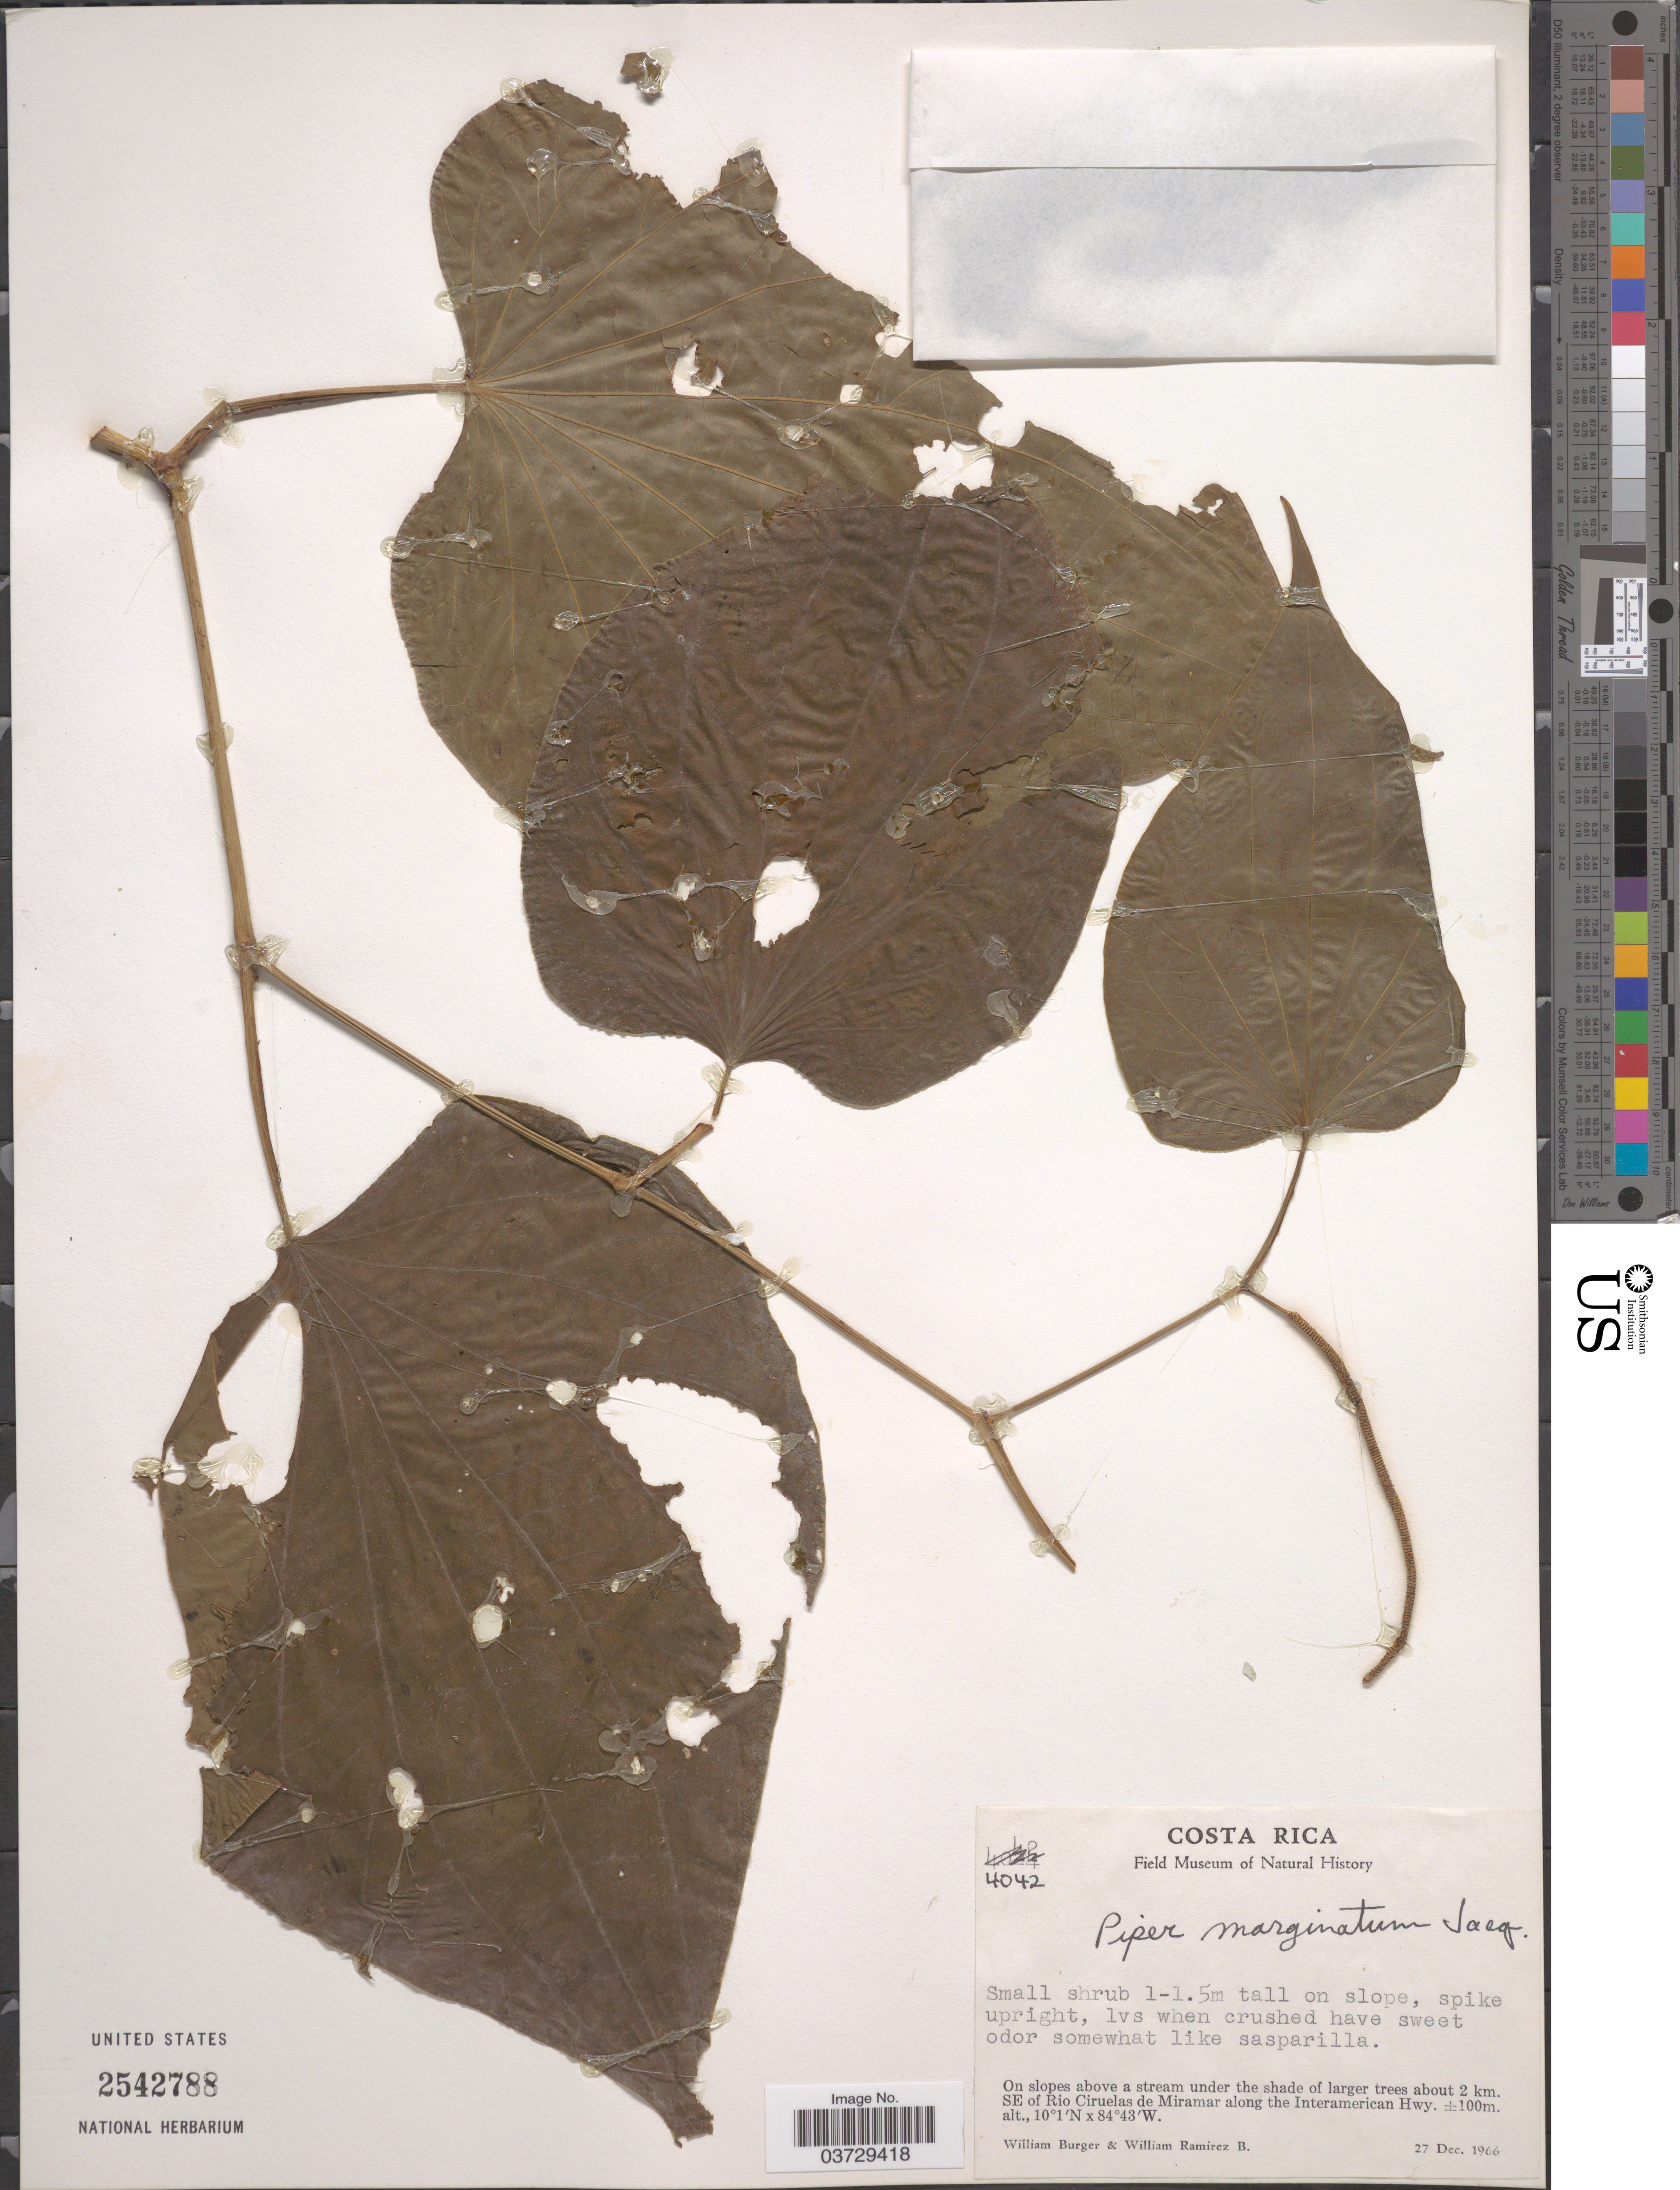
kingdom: Plantae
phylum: Tracheophyta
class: Magnoliopsida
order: Piperales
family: Piperaceae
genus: Piper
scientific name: Piper marginatum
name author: Jacq.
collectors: W. Burger & W. Ramirez B.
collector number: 4042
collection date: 1966-12-27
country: Costa Rica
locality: On slopes above a stream under the shade of larger trees about 2 km. SE of Rio Ciruelas de Miramar along the Interamerican Hwy.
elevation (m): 100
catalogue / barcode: US 2542788